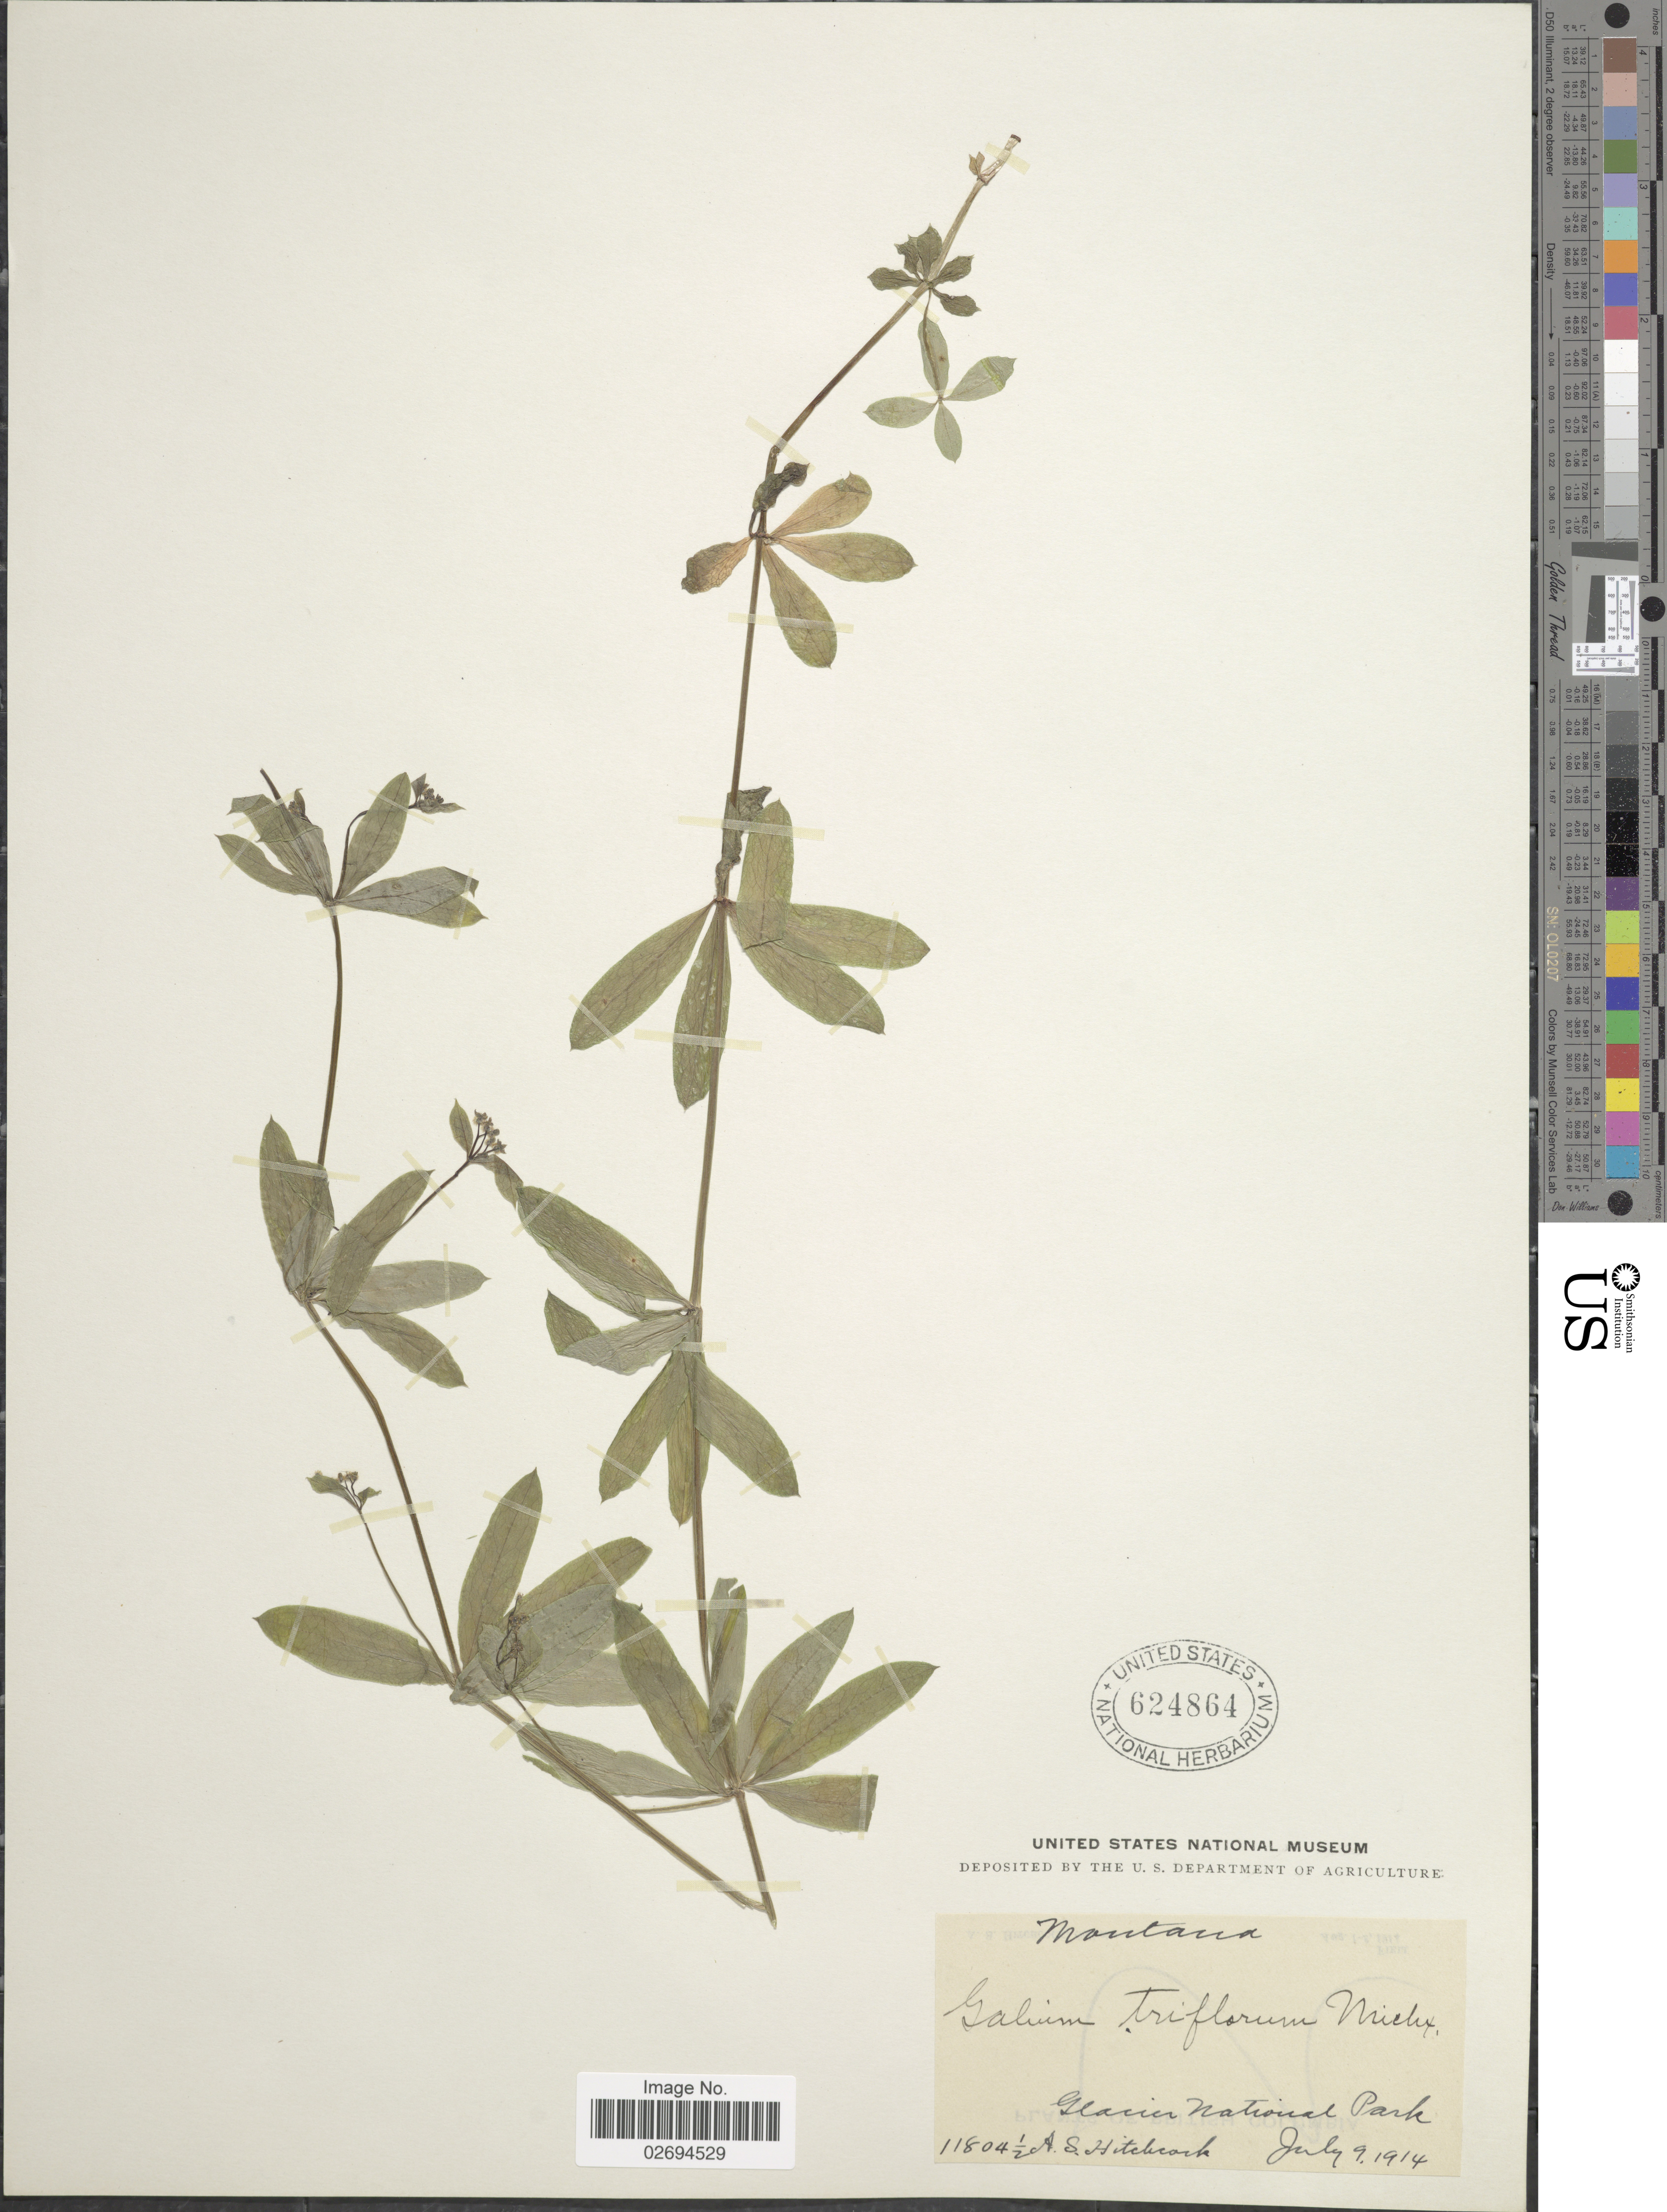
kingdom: Plantae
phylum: Tracheophyta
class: Magnoliopsida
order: Gentianales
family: Rubiaceae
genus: Galium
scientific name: Galium triflorum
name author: Michx.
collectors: A. S. Hitchcock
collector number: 11804½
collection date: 1914-07-09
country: United States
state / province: Montana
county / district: Flathead / Glacier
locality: Glacier National Park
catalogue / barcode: US 624864